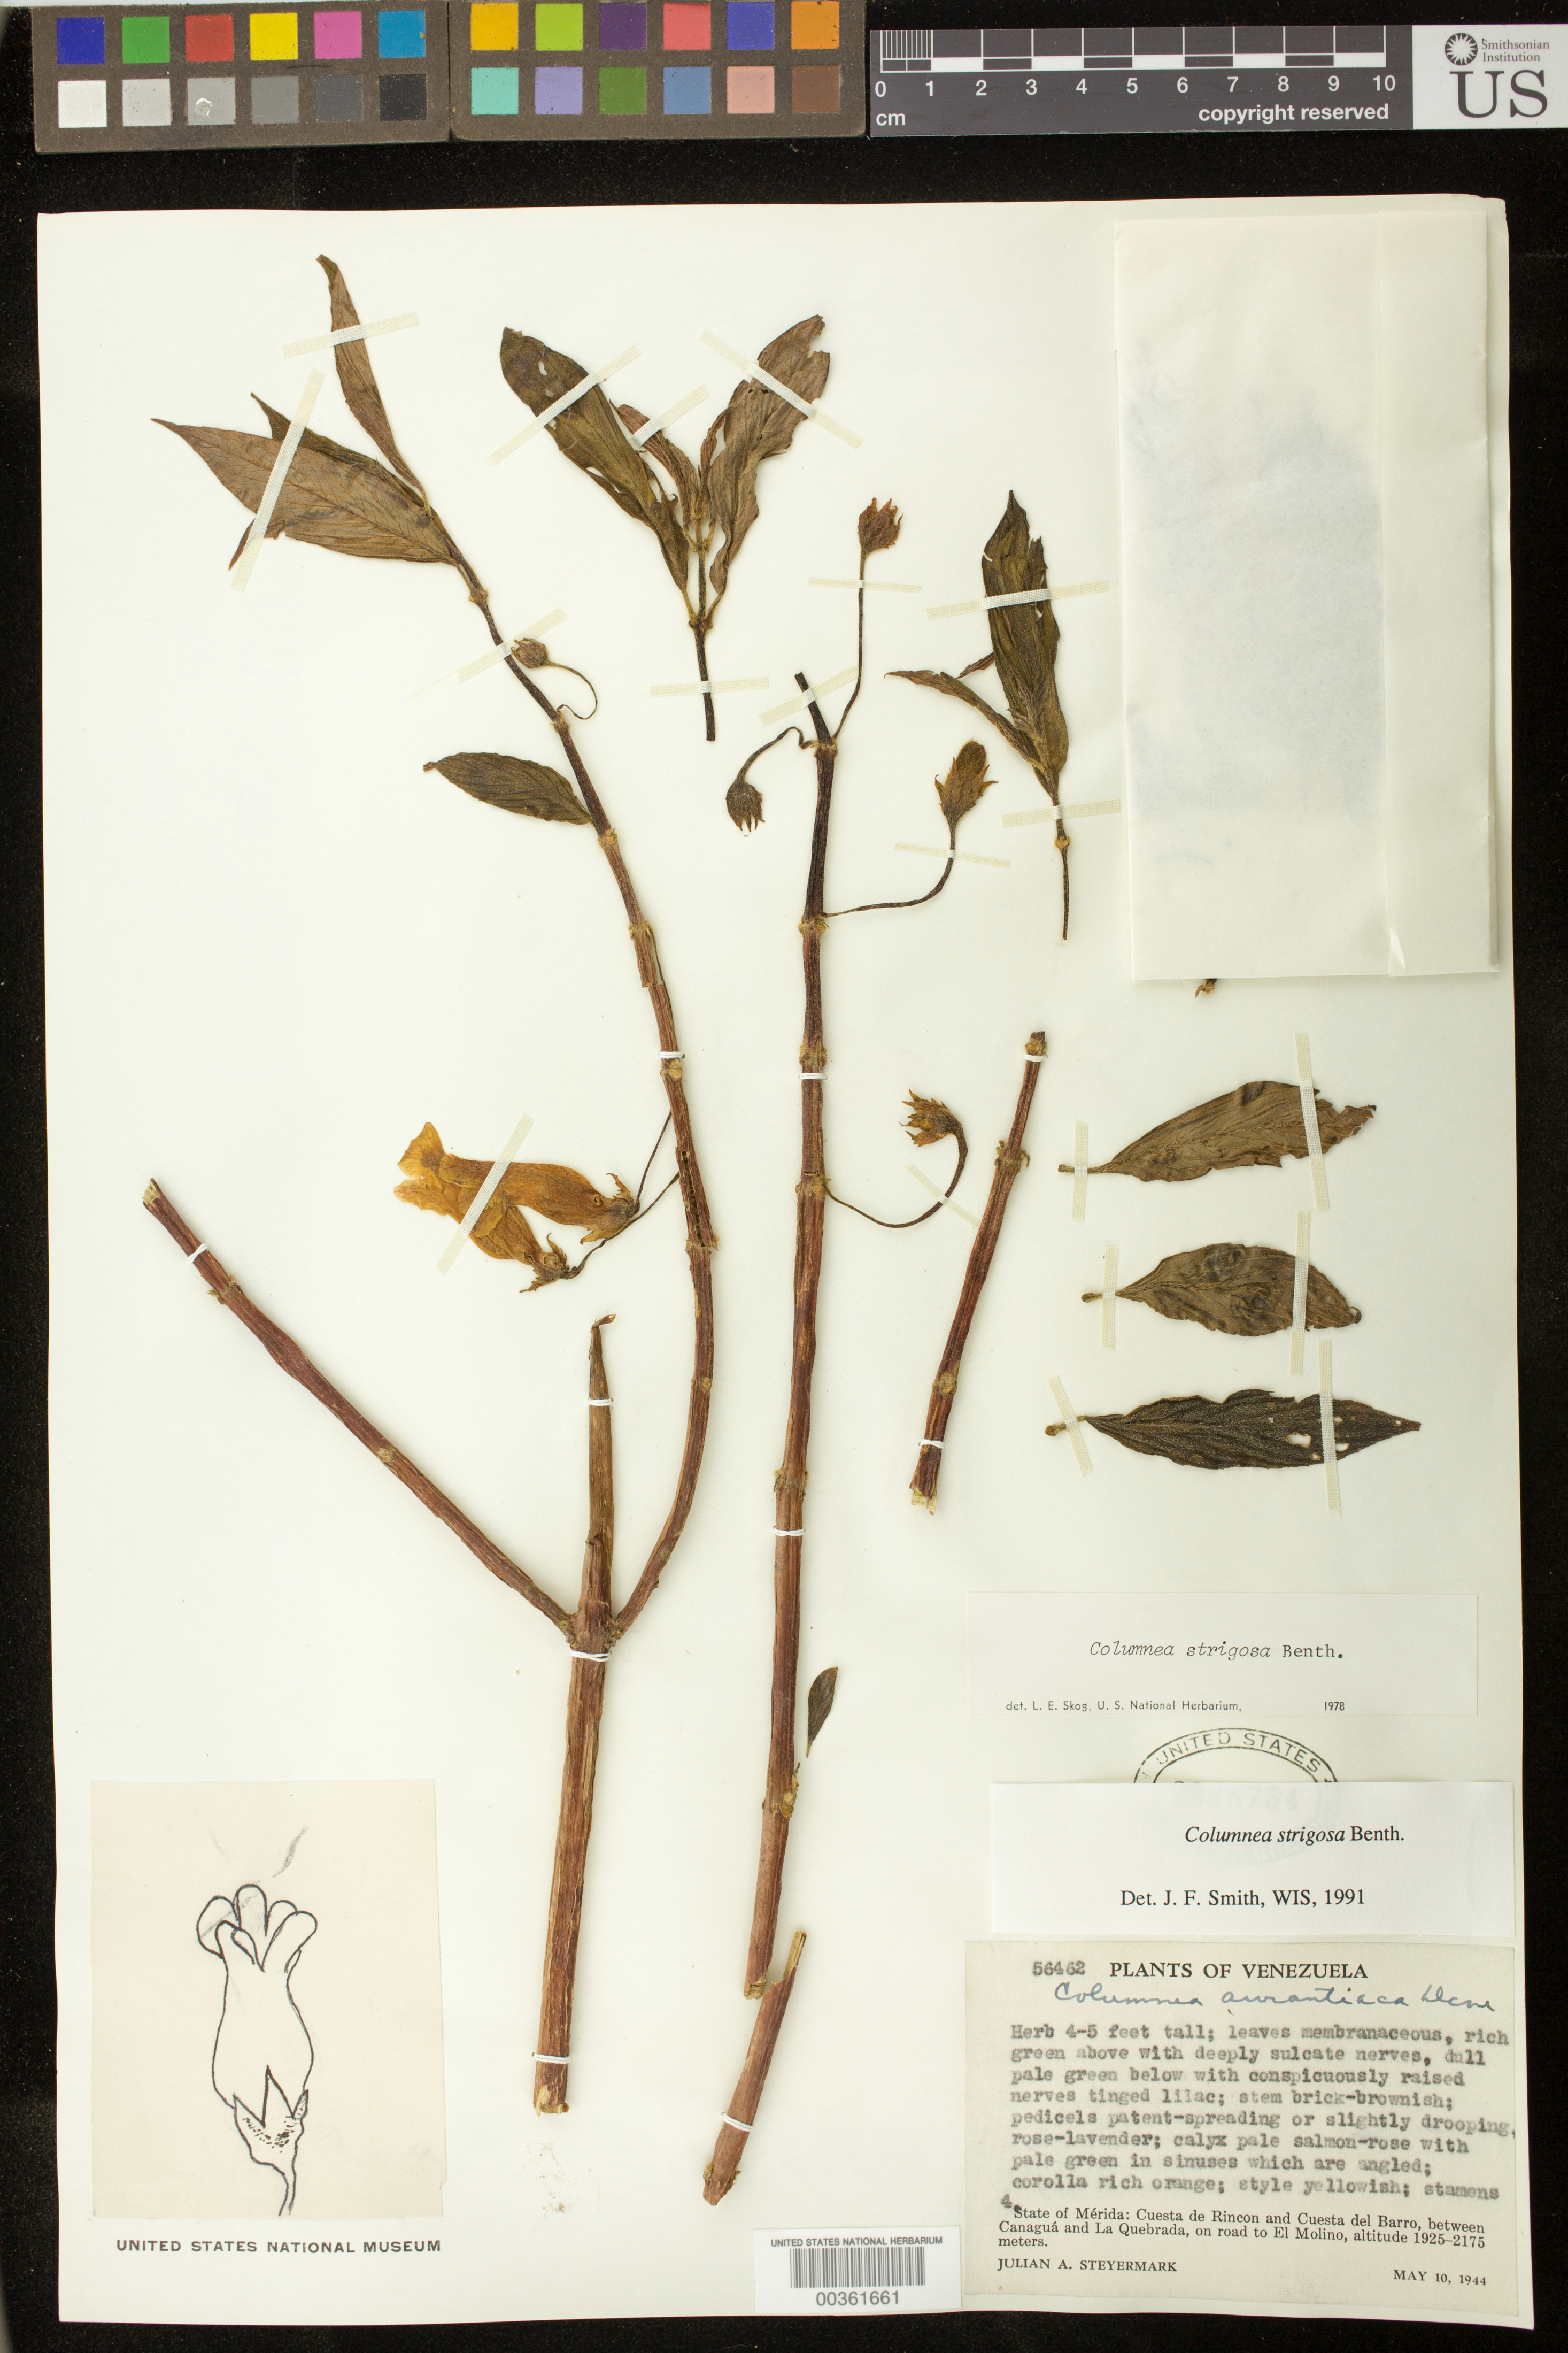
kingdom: Plantae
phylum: Tracheophyta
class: Magnoliopsida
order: Lamiales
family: Gesneriaceae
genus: Columnea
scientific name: Columnea strigosa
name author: Benth.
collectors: J. Steyermark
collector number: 56462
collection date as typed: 10 May 1944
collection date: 1944-05-10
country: Venezuela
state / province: Mérida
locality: Cuesta de Rincon and Cuesta del Barro, between Canagua and la quebrada, on road to El Molino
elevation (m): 1925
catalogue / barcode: US 2028754